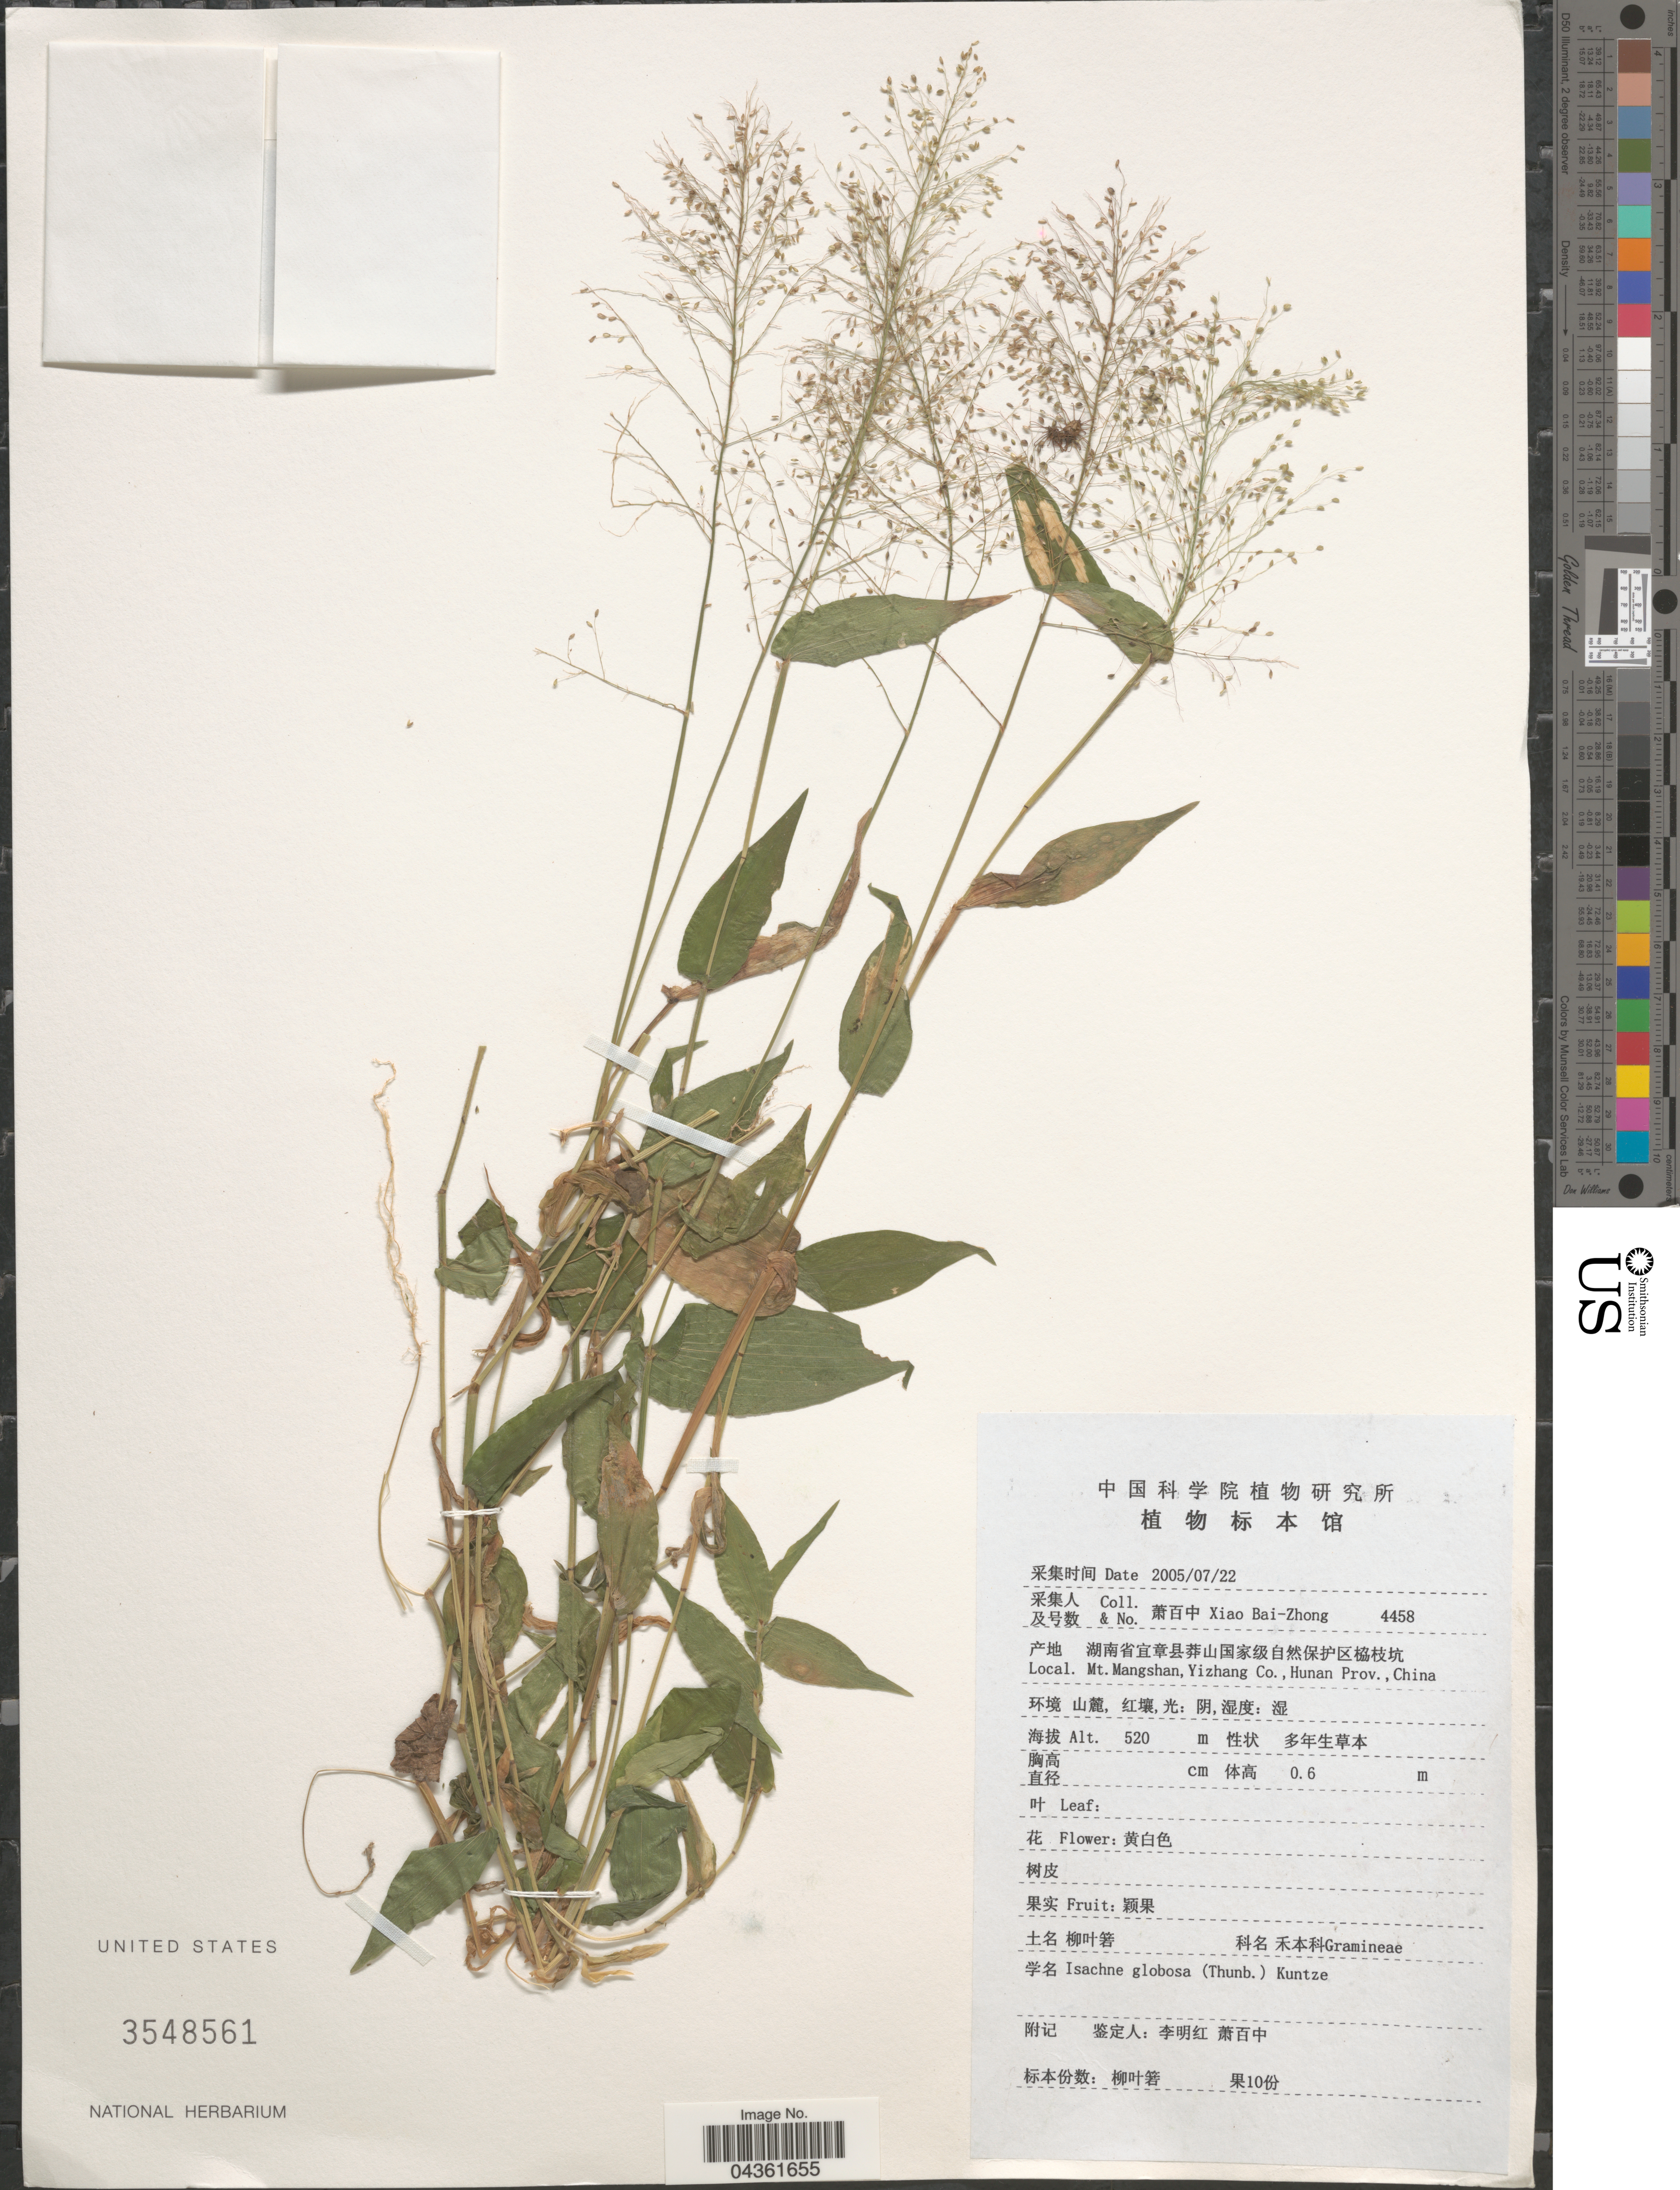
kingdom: Plantae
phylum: Tracheophyta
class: Liliopsida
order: Poales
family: Poaceae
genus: Isachne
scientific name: Isachne globosa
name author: (Thunb.) Kuntze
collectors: B. Z. Xiao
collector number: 4458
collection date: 2005-07-22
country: China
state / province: Hunan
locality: Mt. Mangshan, Yizhang Co.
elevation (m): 520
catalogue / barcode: US 3548561